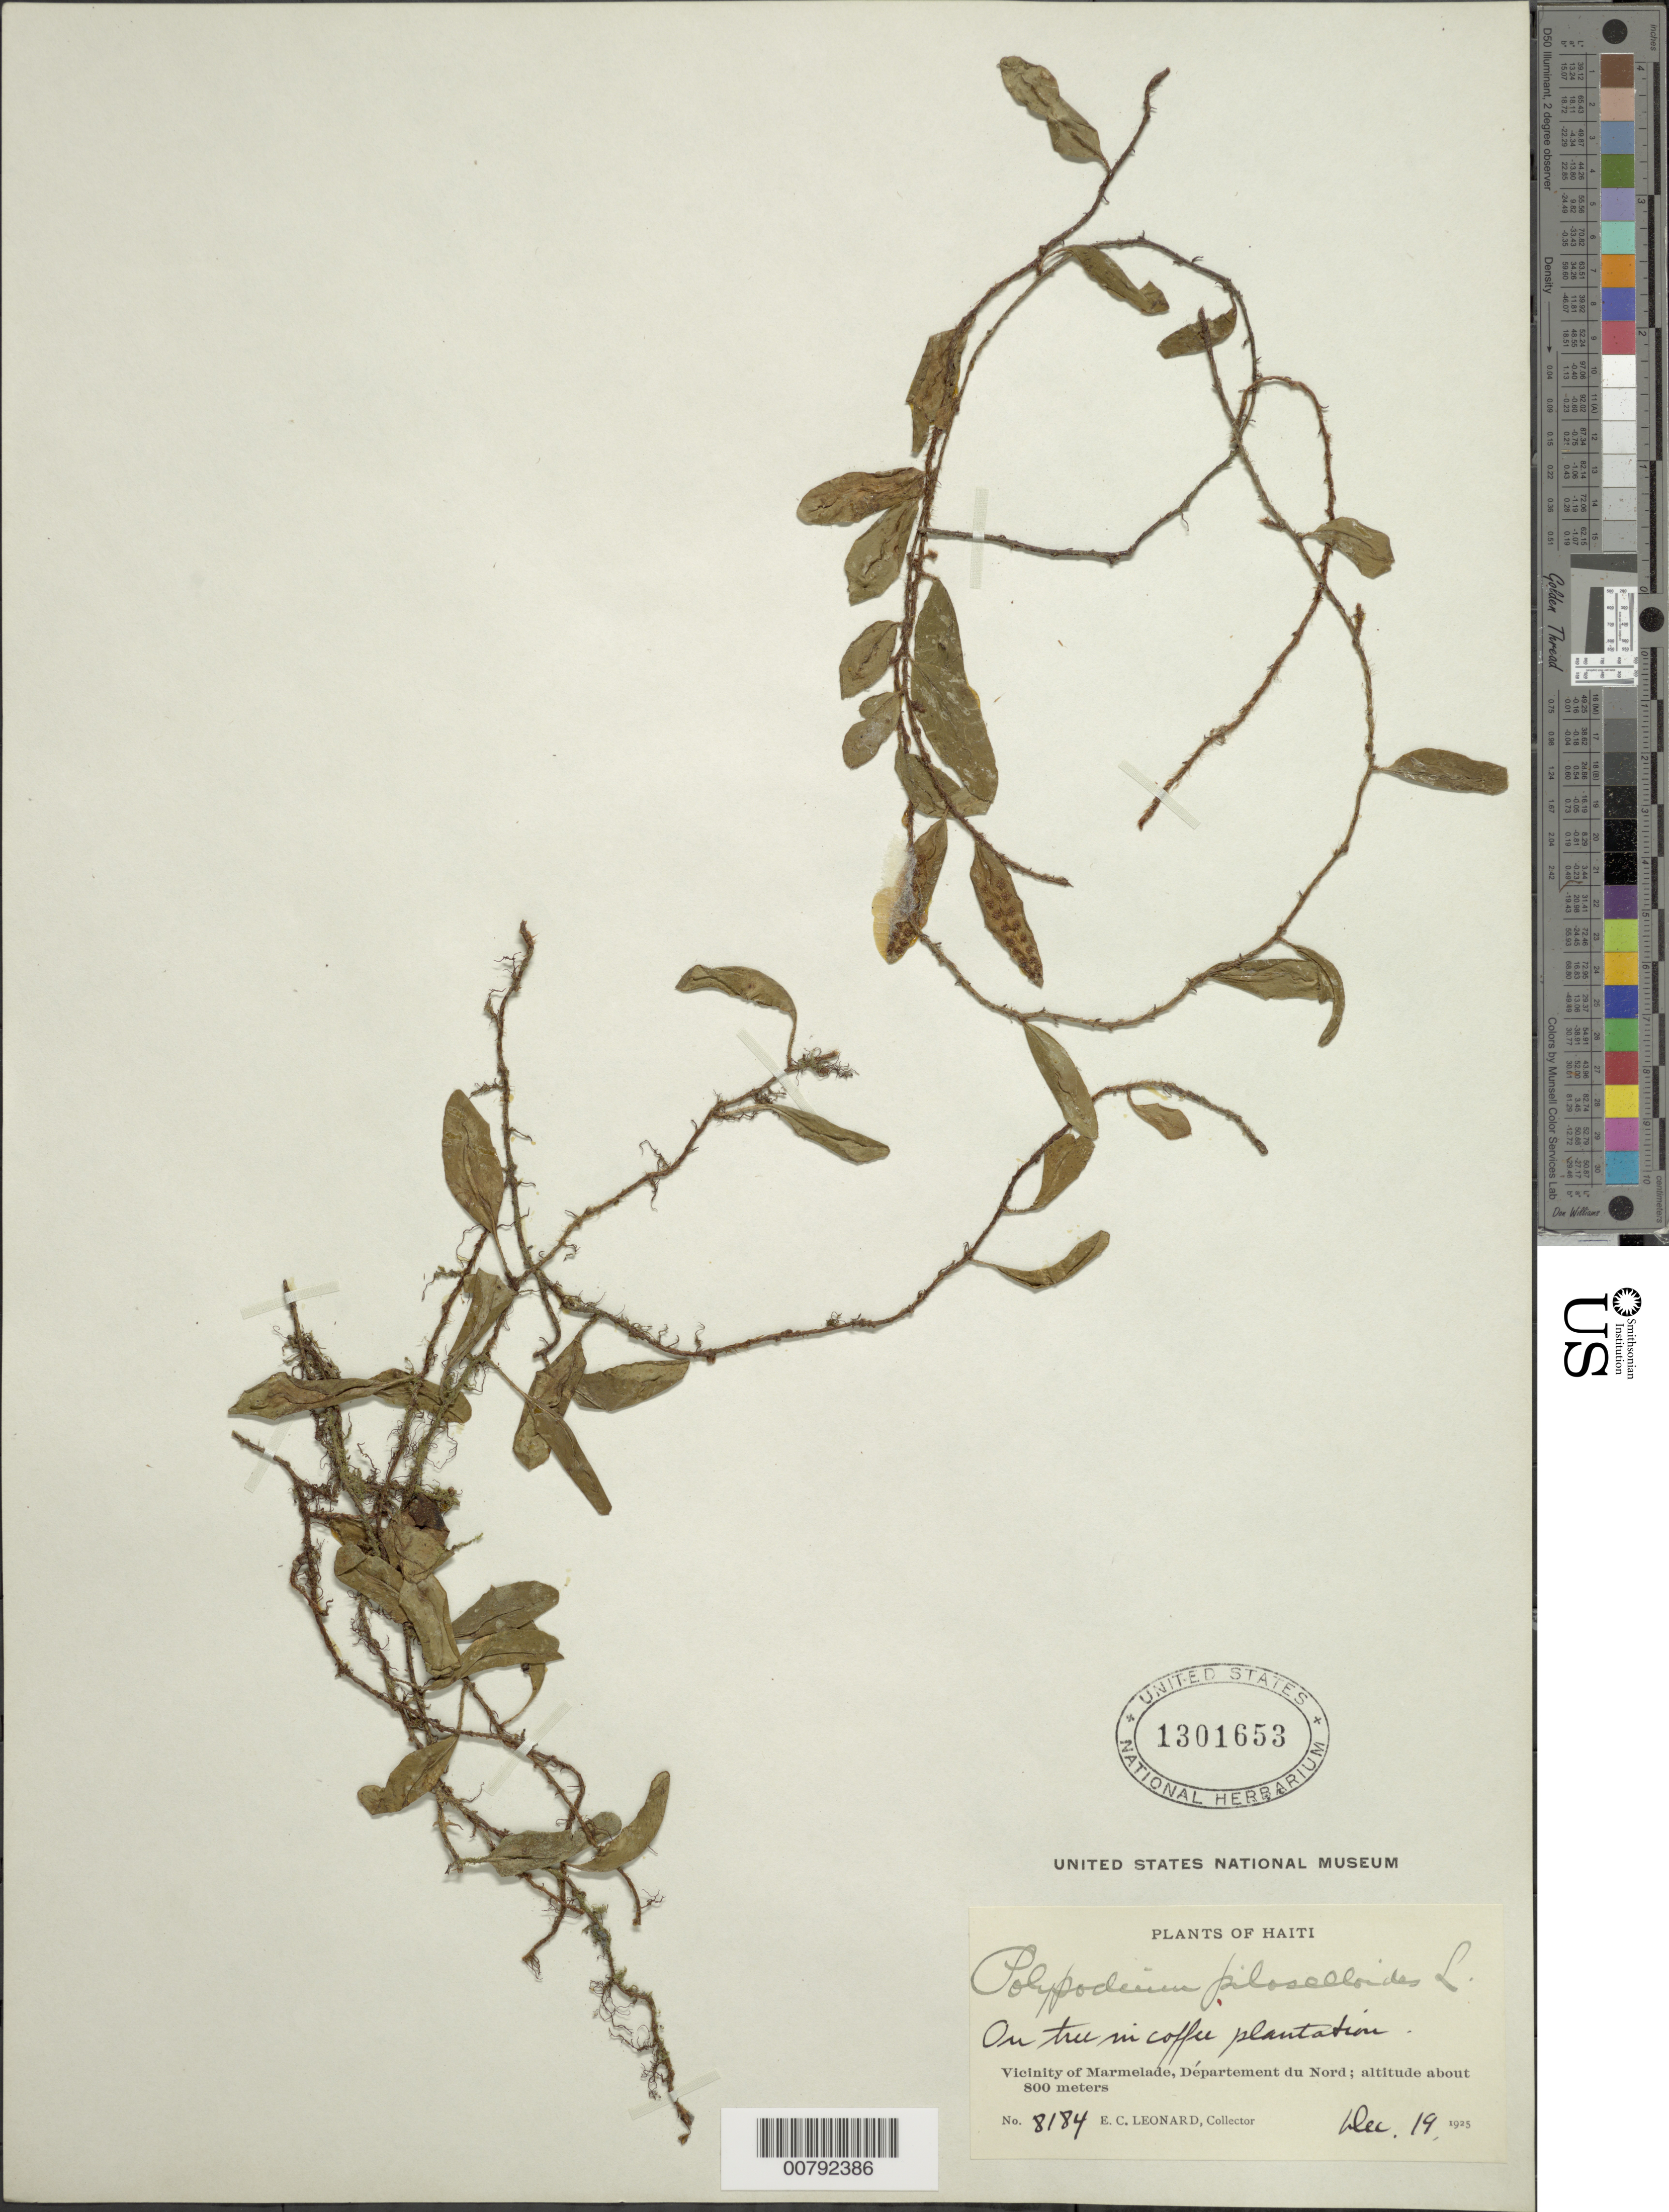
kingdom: Plantae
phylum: Tracheophyta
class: Polypodiopsida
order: Polypodiales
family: Polypodiaceae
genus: Microgramma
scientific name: Microgramma piloselloides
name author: (L.) Copel.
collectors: E. C. Leonard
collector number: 8184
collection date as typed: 19 Dec 1925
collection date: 1925-12-19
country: Haiti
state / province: Nord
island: Hispaniola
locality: Marmelade vicinity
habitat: Coffee plantation, on tree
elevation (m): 800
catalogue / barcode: US 1301653